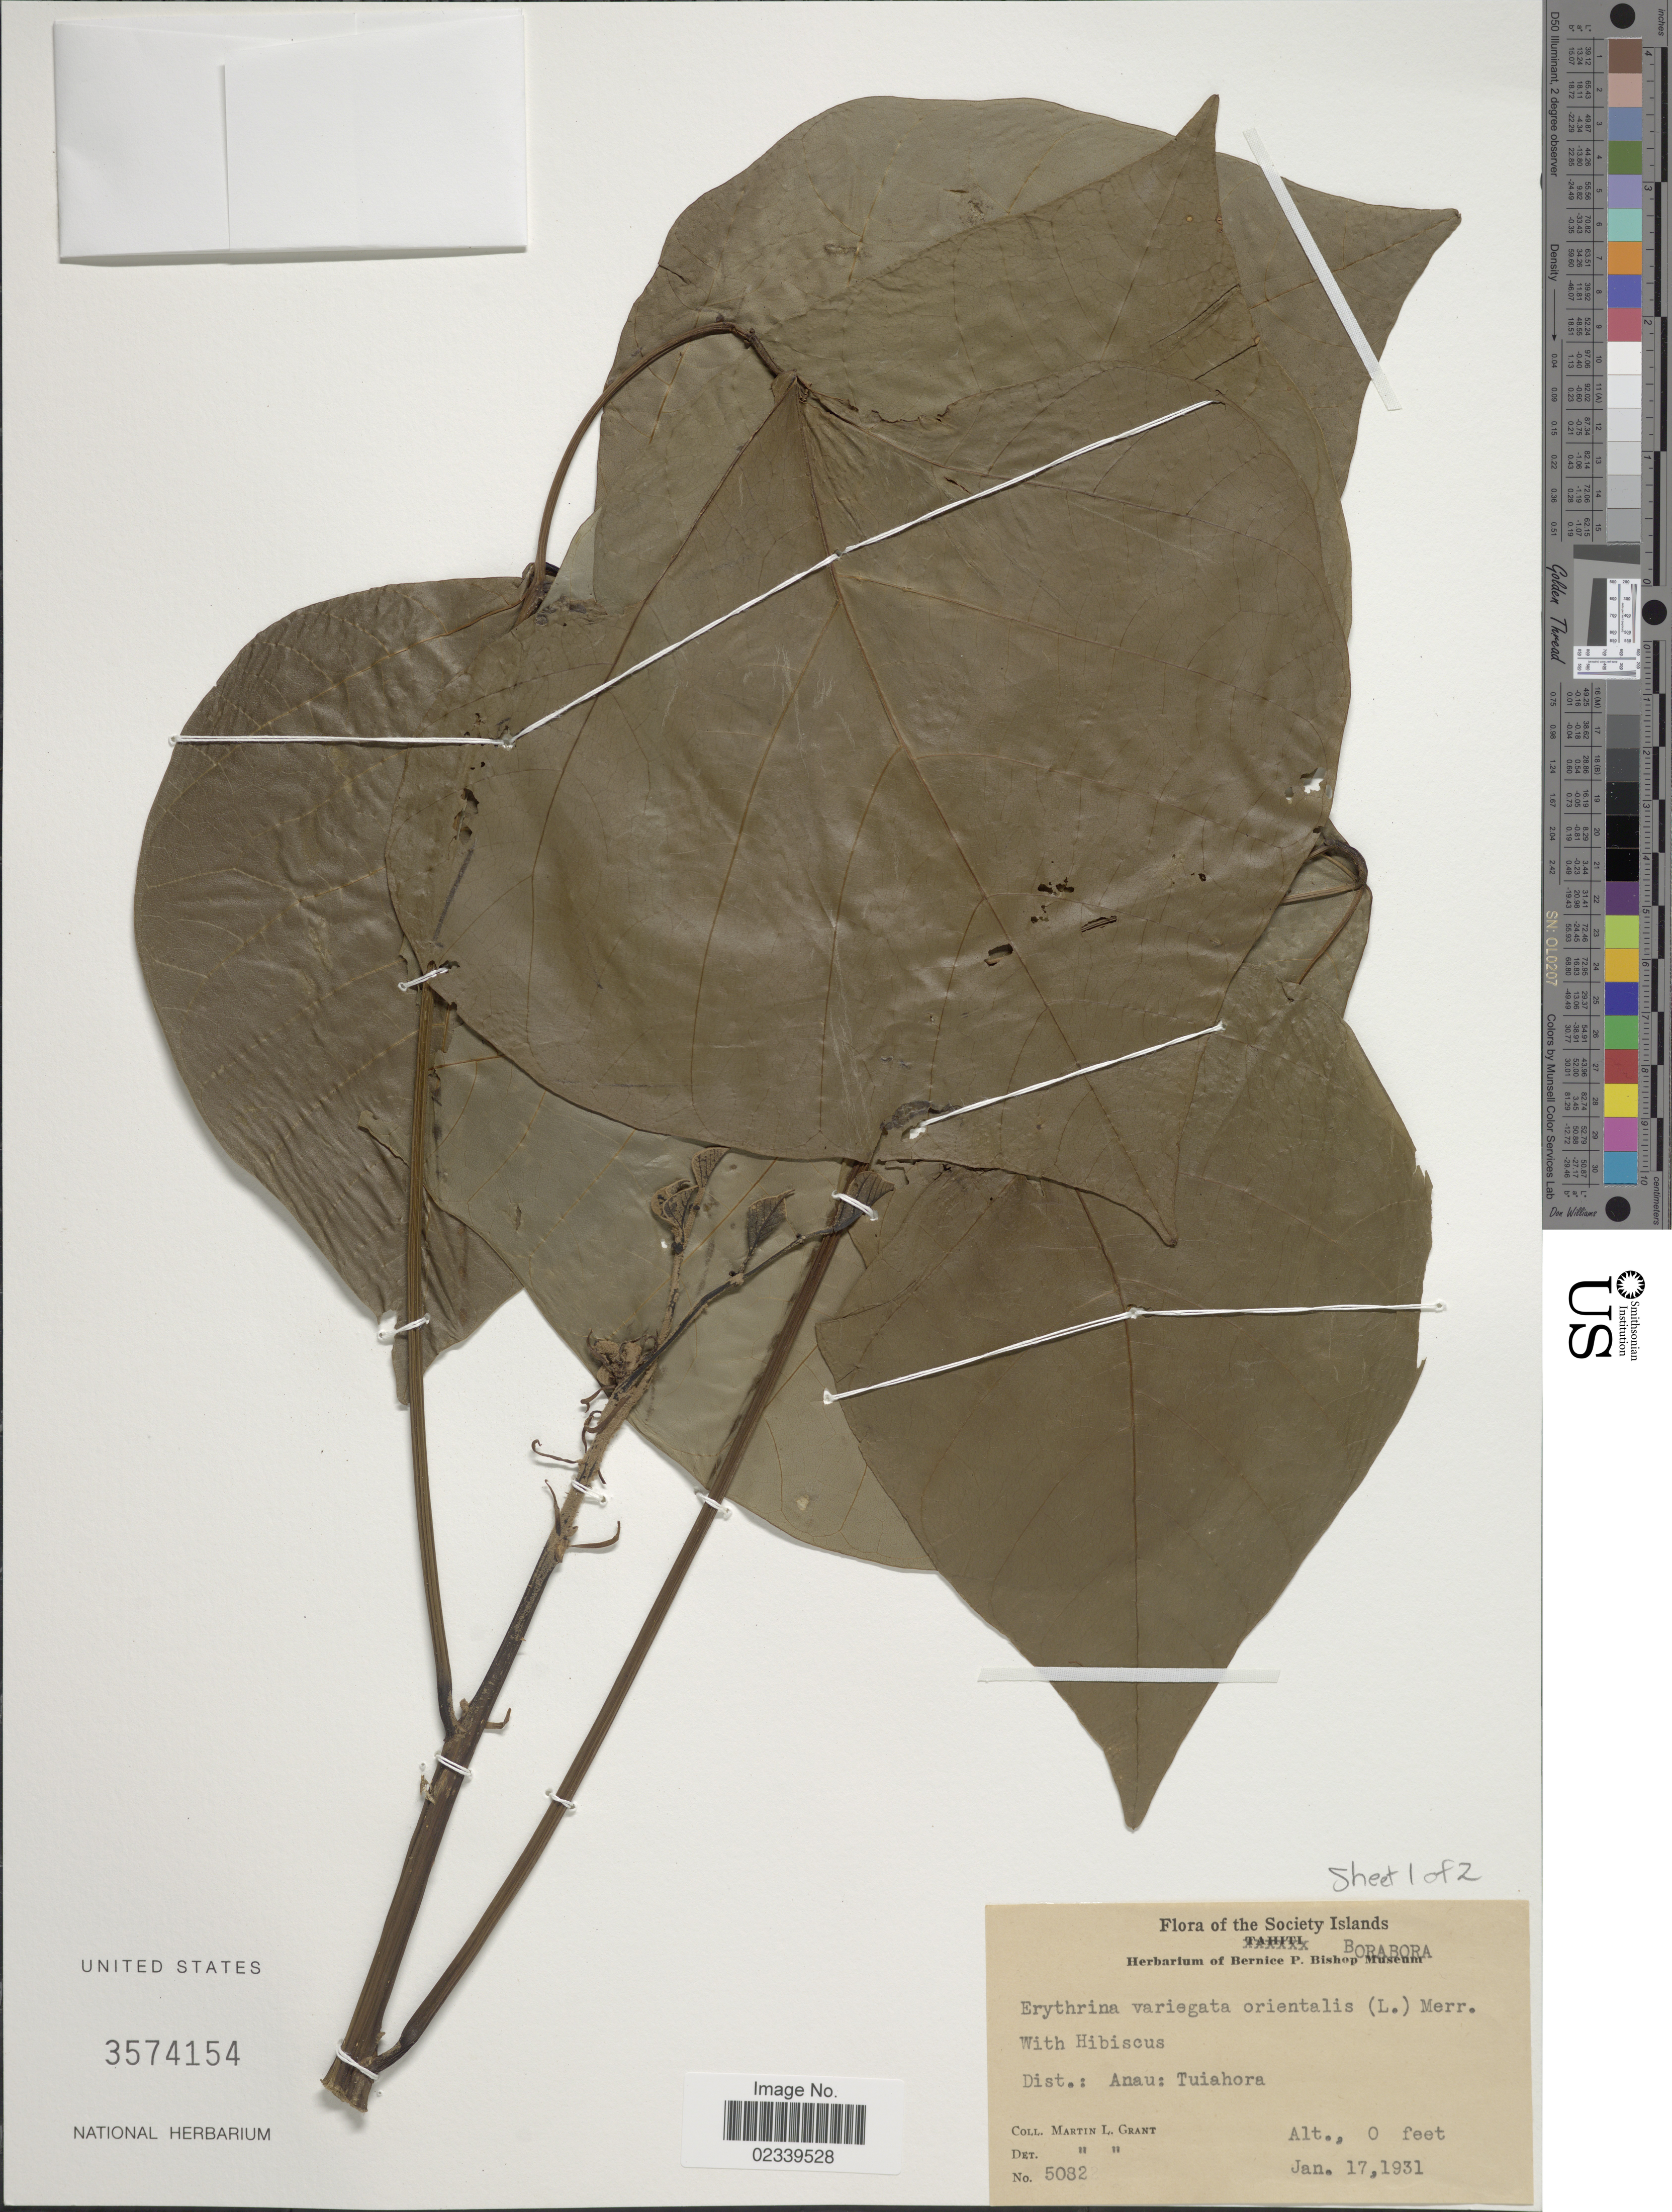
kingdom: Plantae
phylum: Tracheophyta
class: Magnoliopsida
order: Fabales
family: Fabaceae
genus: Erythrina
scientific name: Erythrina variegata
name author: L.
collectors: M. L. Grant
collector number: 5082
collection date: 1931-01-17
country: French Polynesia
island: Bora Bora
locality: The Society Islands, Dist.: Anau: Tuiahora, Bora Bora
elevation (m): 0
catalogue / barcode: US 3574154